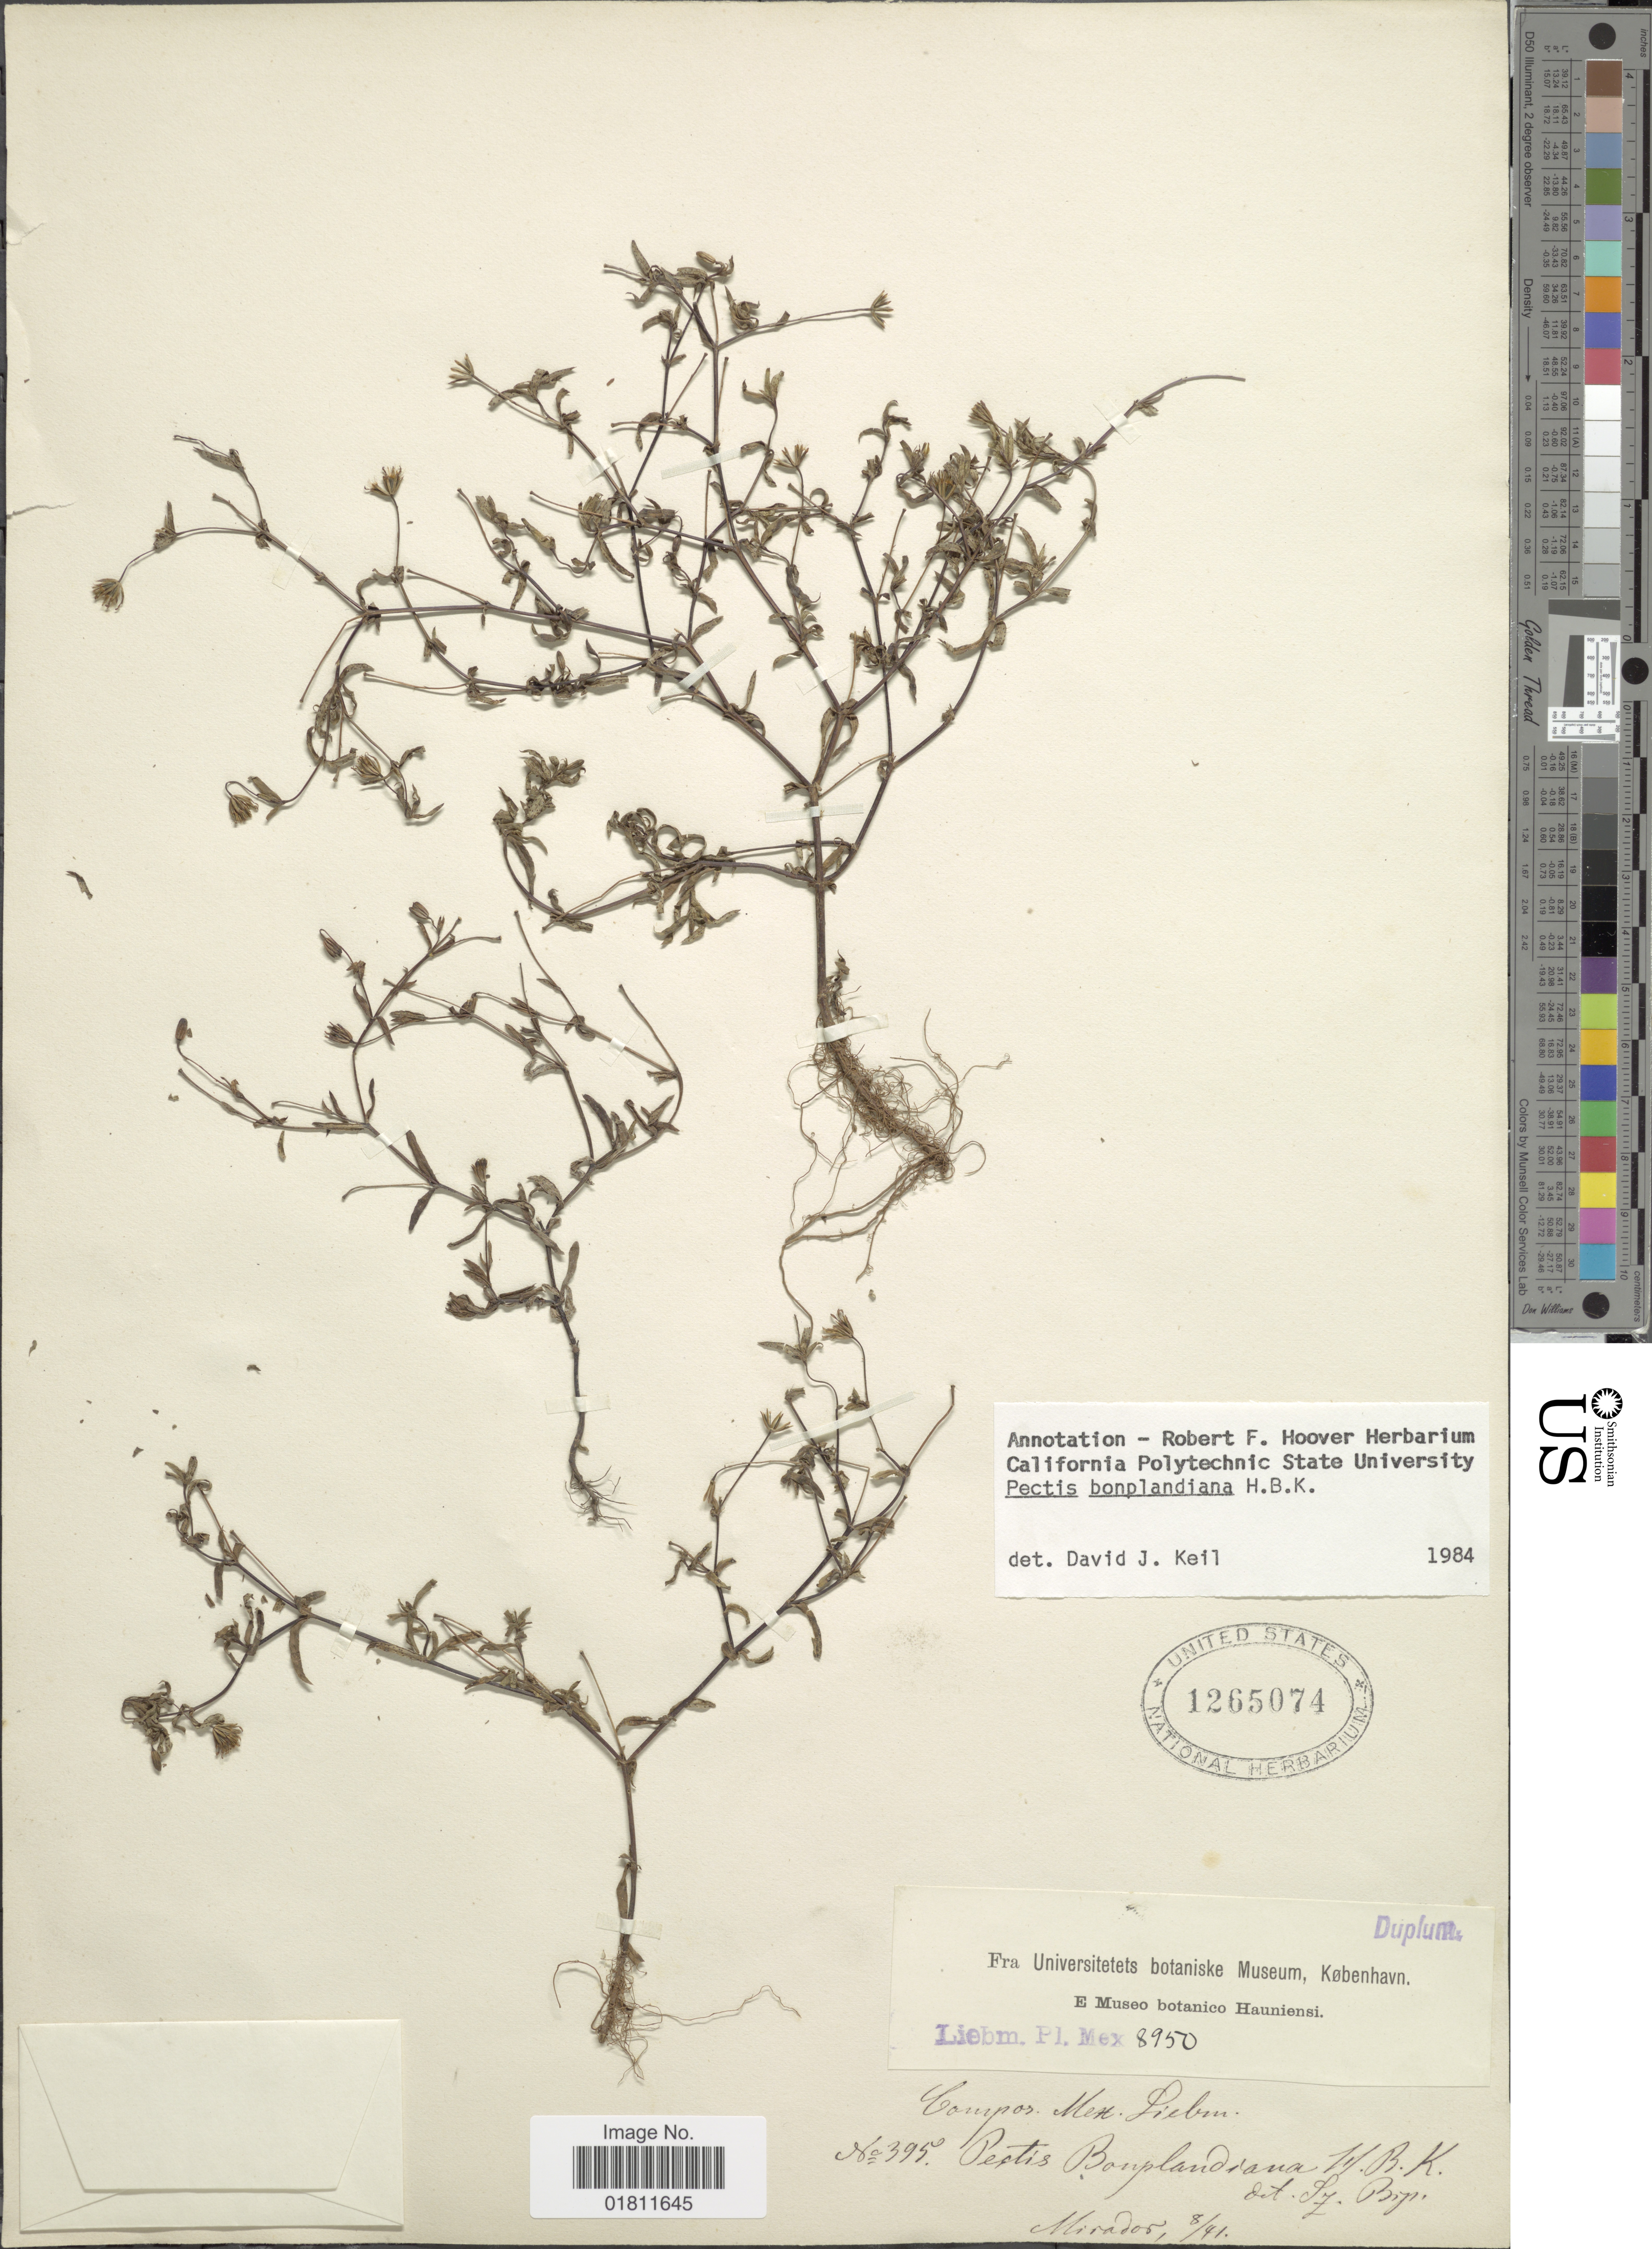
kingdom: Plantae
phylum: Tracheophyta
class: Magnoliopsida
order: Asterales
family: Asteraceae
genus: Pectis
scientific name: Pectis bonplandiana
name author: Kunth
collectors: M. Liberman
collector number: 395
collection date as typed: Transcribed d/m/y: /8/41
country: Mexico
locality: Mex. Mirador.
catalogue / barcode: US 1265075